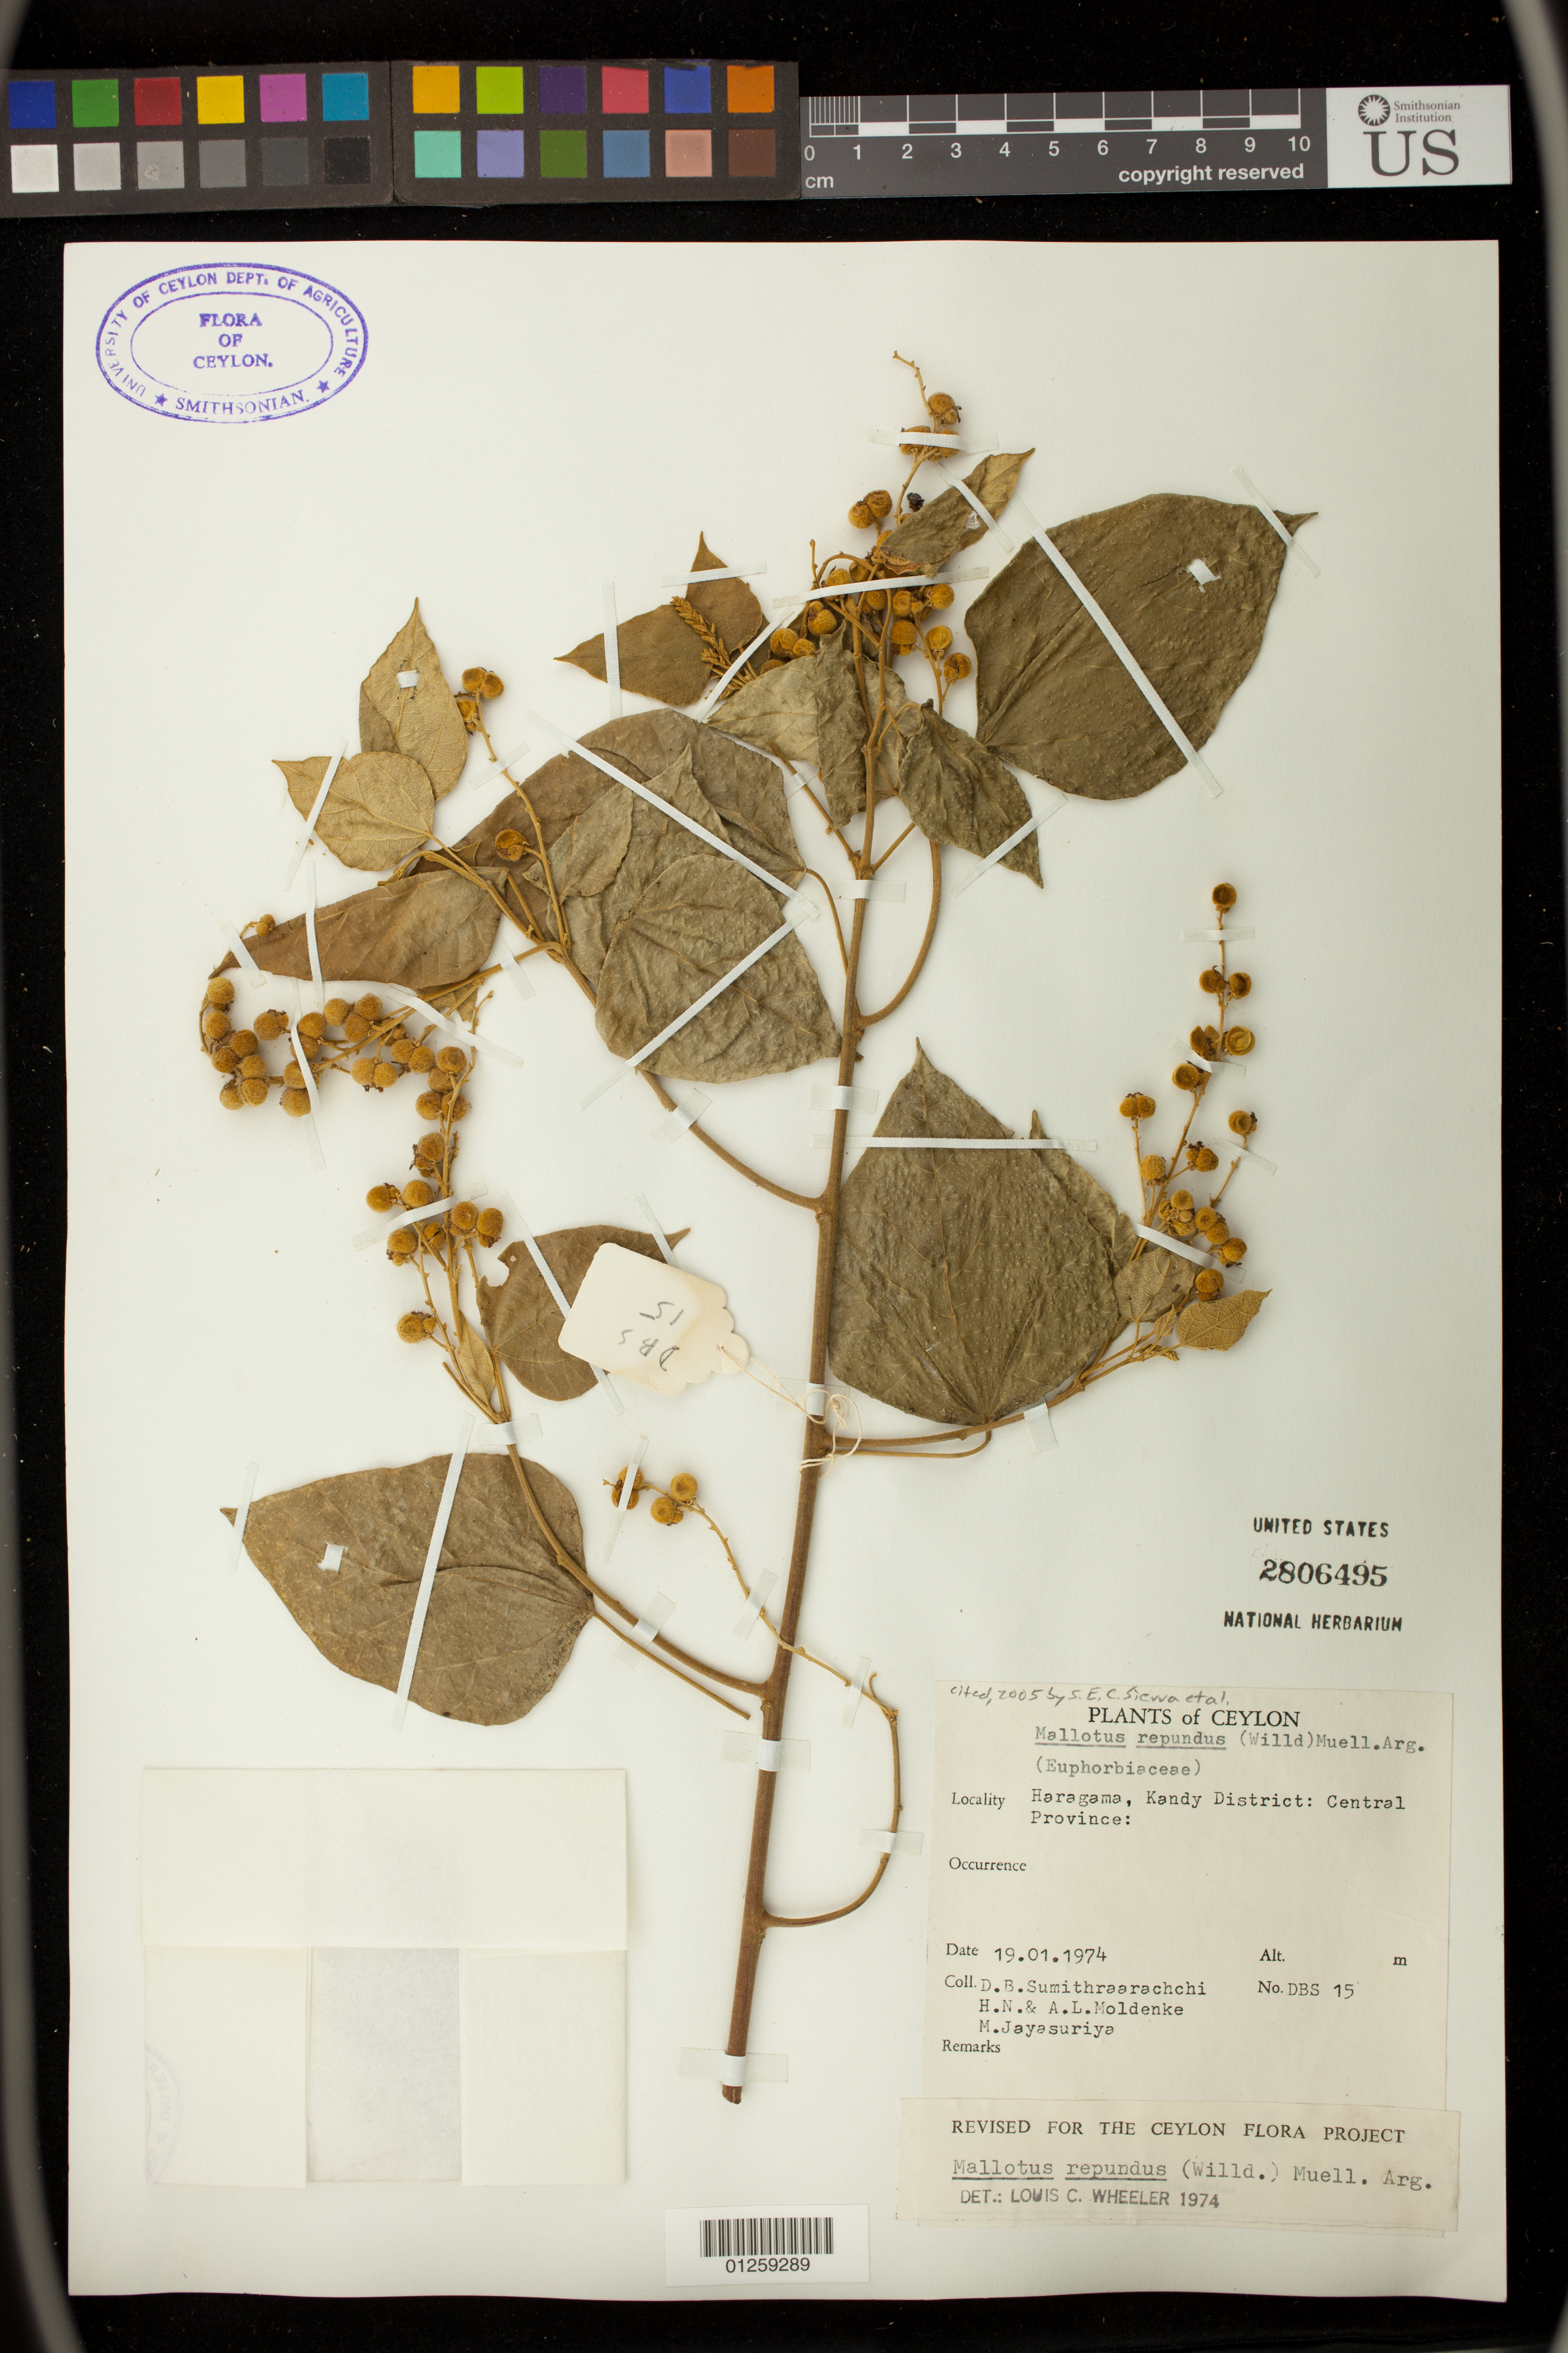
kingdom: Plantae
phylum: Tracheophyta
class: Magnoliopsida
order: Malpighiales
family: Euphorbiaceae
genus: Mallotus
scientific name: Mallotus repandus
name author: (Rottler) Müll. Arg.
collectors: D. B. Sumithraarachchi, H. N. Moldenke, A. L. Moldenke & M. Jayasuriya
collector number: DBS 15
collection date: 1974-01-19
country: Sri Lanka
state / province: Central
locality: Haragama, Kandy District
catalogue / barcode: US 2806495